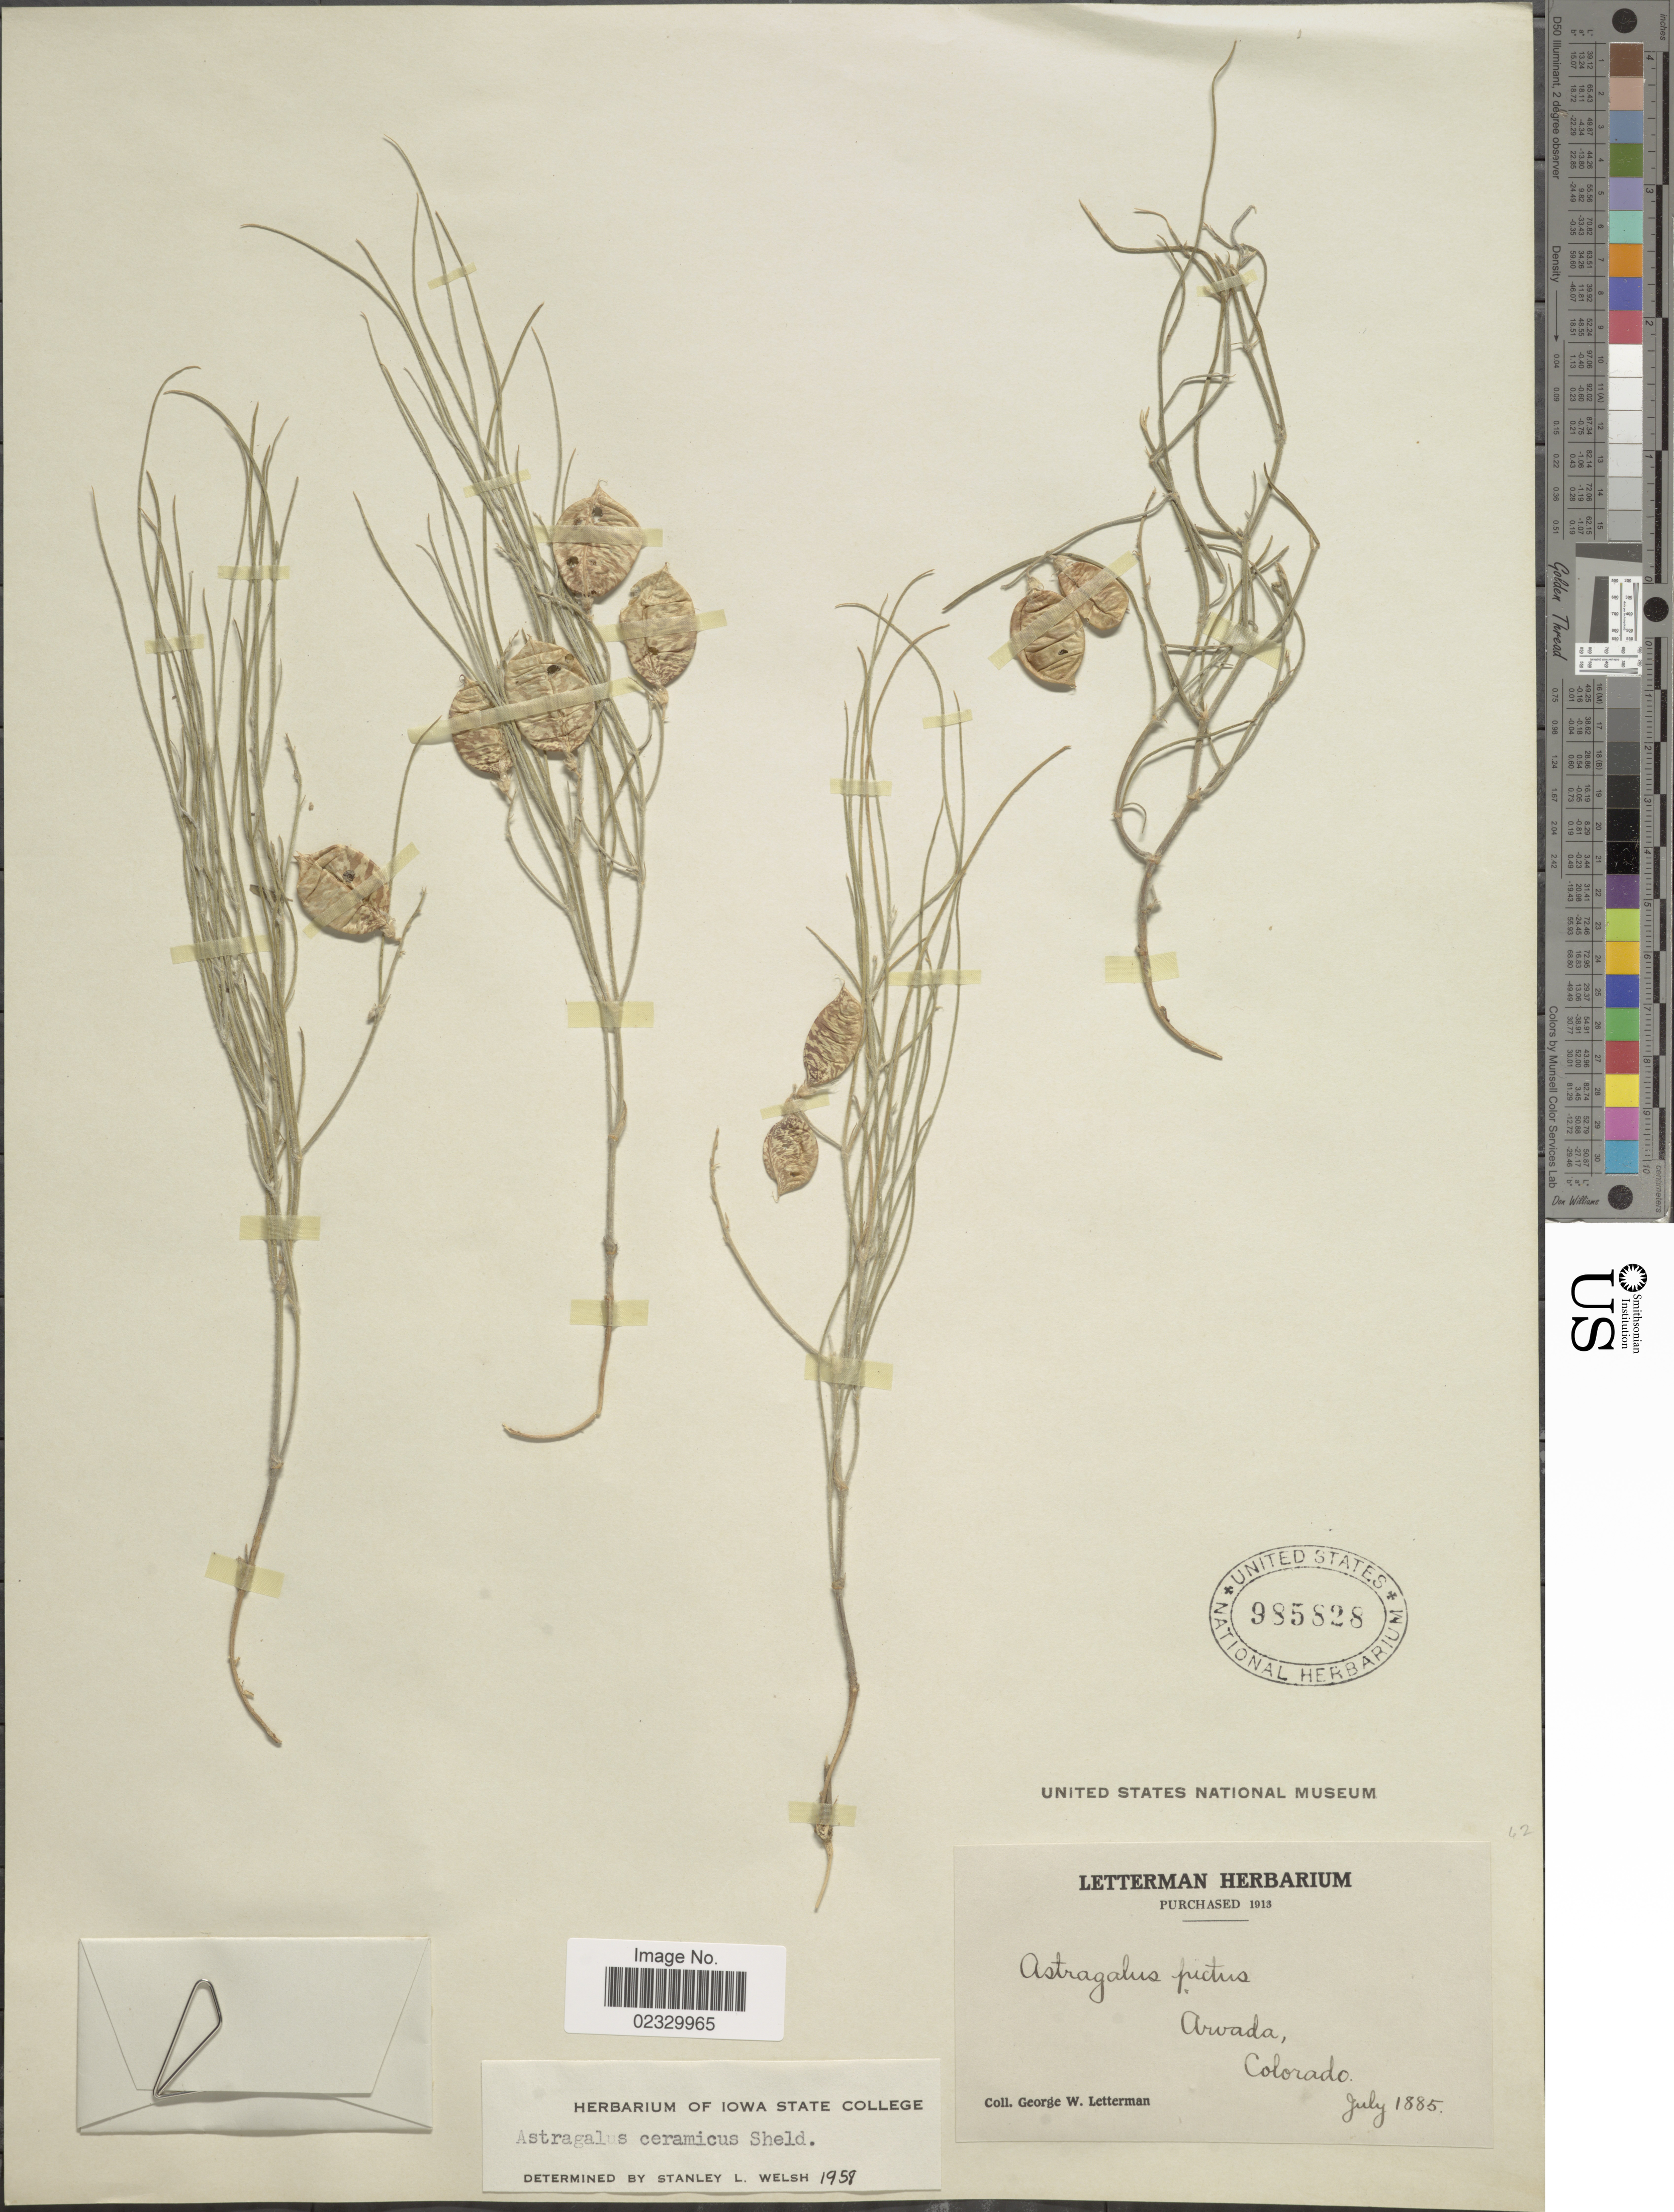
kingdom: Plantae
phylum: Tracheophyta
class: Magnoliopsida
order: Fabales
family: Fabaceae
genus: Astragalus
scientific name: Astragalus ceramicus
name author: E. Sheld.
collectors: G. W. Letterman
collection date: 1885-07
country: United States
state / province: Colorado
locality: Arvada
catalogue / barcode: US 985828